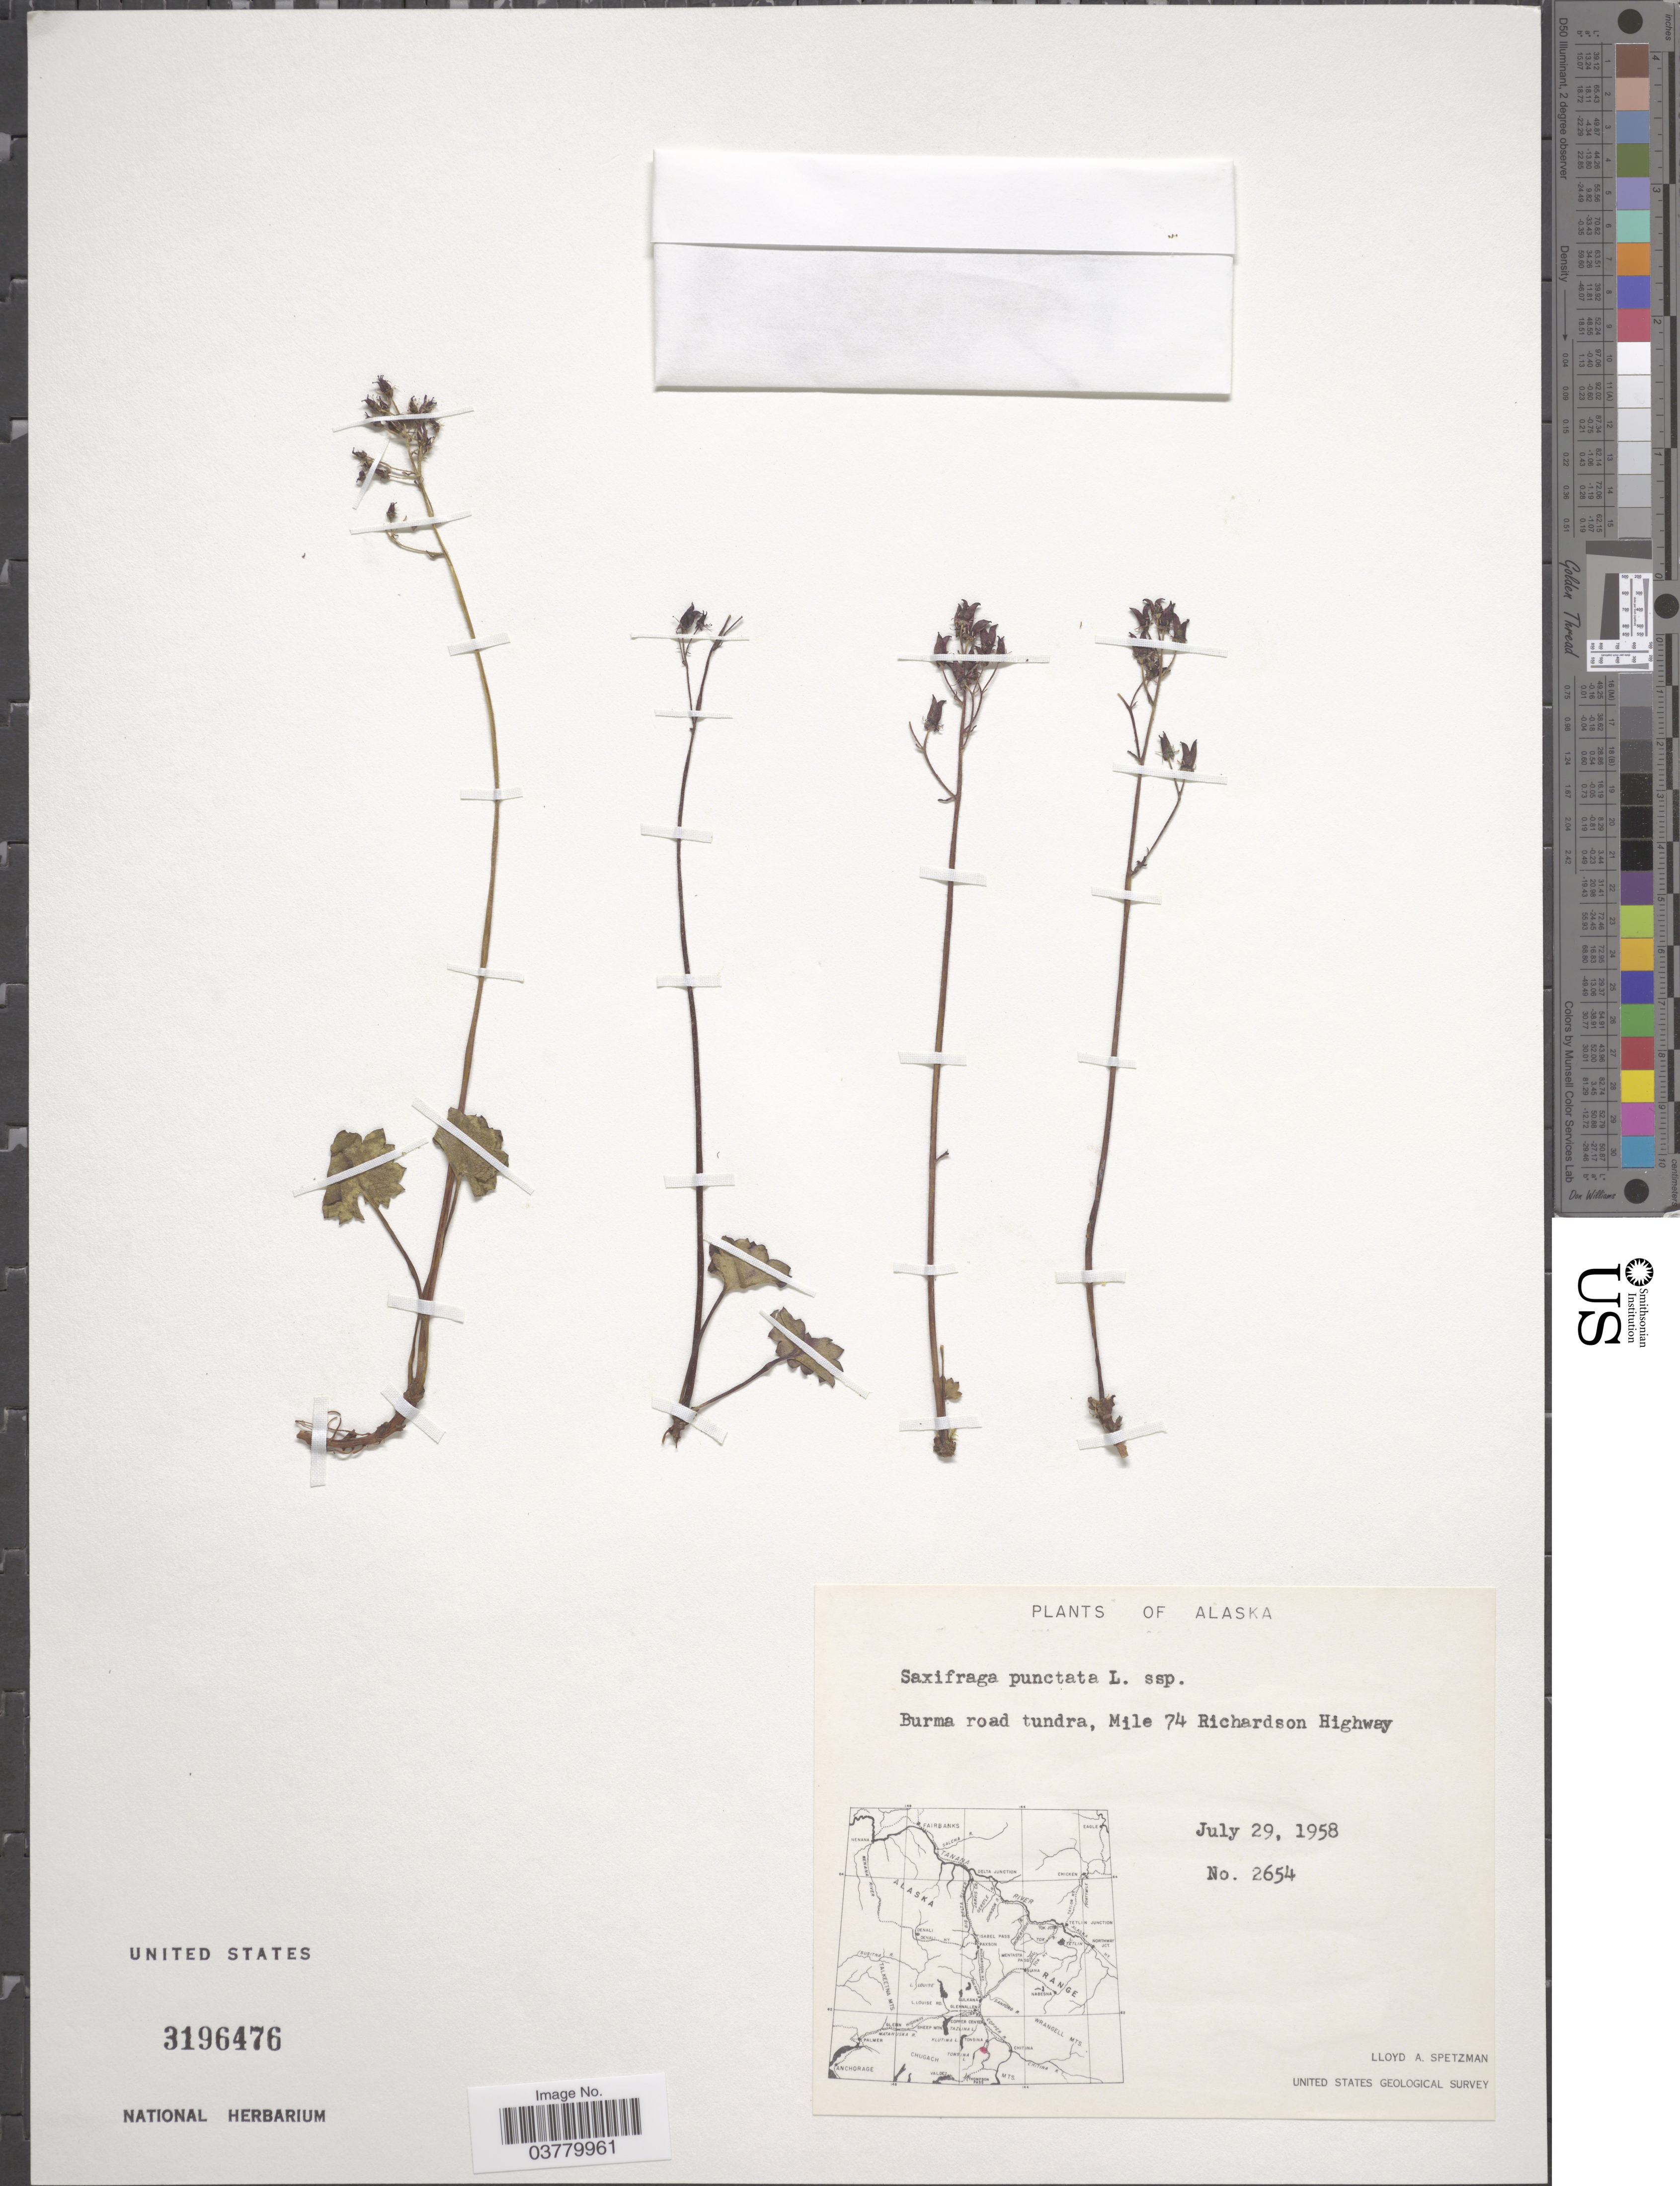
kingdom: Plantae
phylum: Tracheophyta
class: Magnoliopsida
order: Saxifragales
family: Saxifragaceae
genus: Micranthes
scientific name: Micranthes nelsoniana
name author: (D. Don) Small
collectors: L. Spetzman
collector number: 2654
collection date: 1958-07-29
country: United States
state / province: Alaska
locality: Burma road tundra, Mile 74 Richardson Highway.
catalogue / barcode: US 3196476